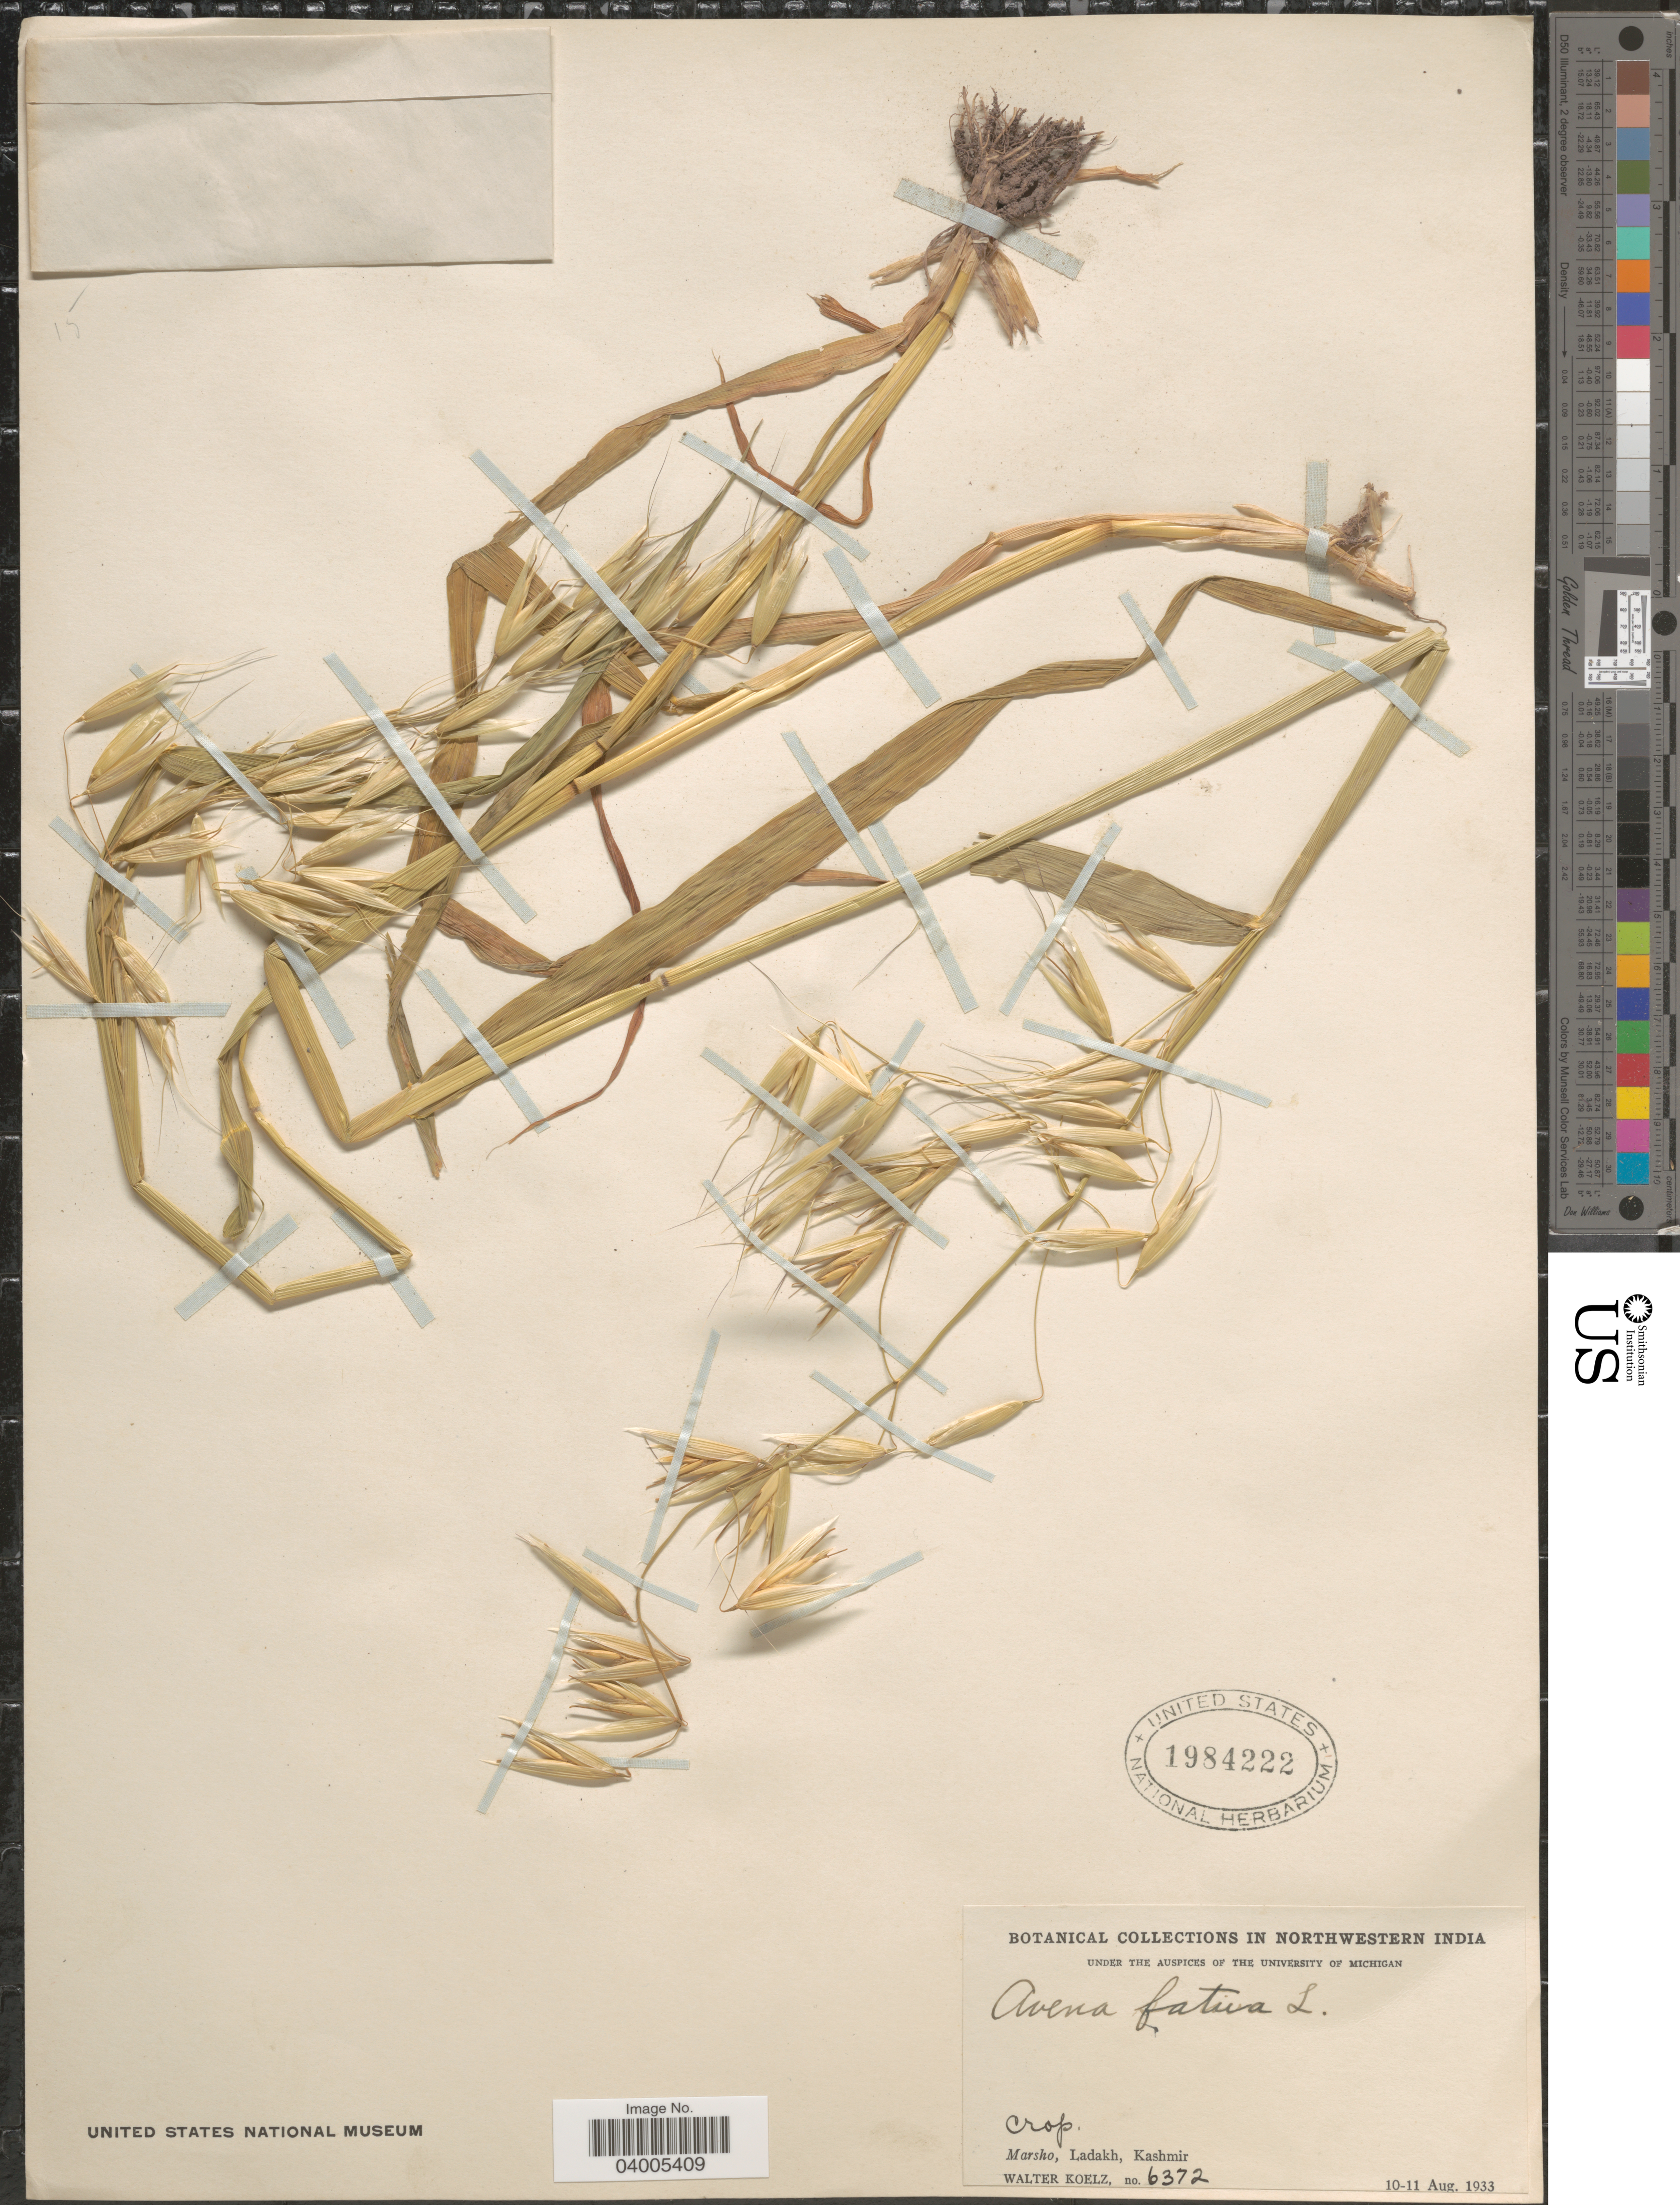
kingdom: Plantae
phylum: Tracheophyta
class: Liliopsida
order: Poales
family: Poaceae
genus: Avena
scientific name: Avena fatua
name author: L.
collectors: W. N. Koelz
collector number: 6372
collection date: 1933-08-10/1933-08-11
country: India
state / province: Jammu and Kashmir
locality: Northwestern India. Marsho, Ladakh, Kashmir.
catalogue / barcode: US 1984222